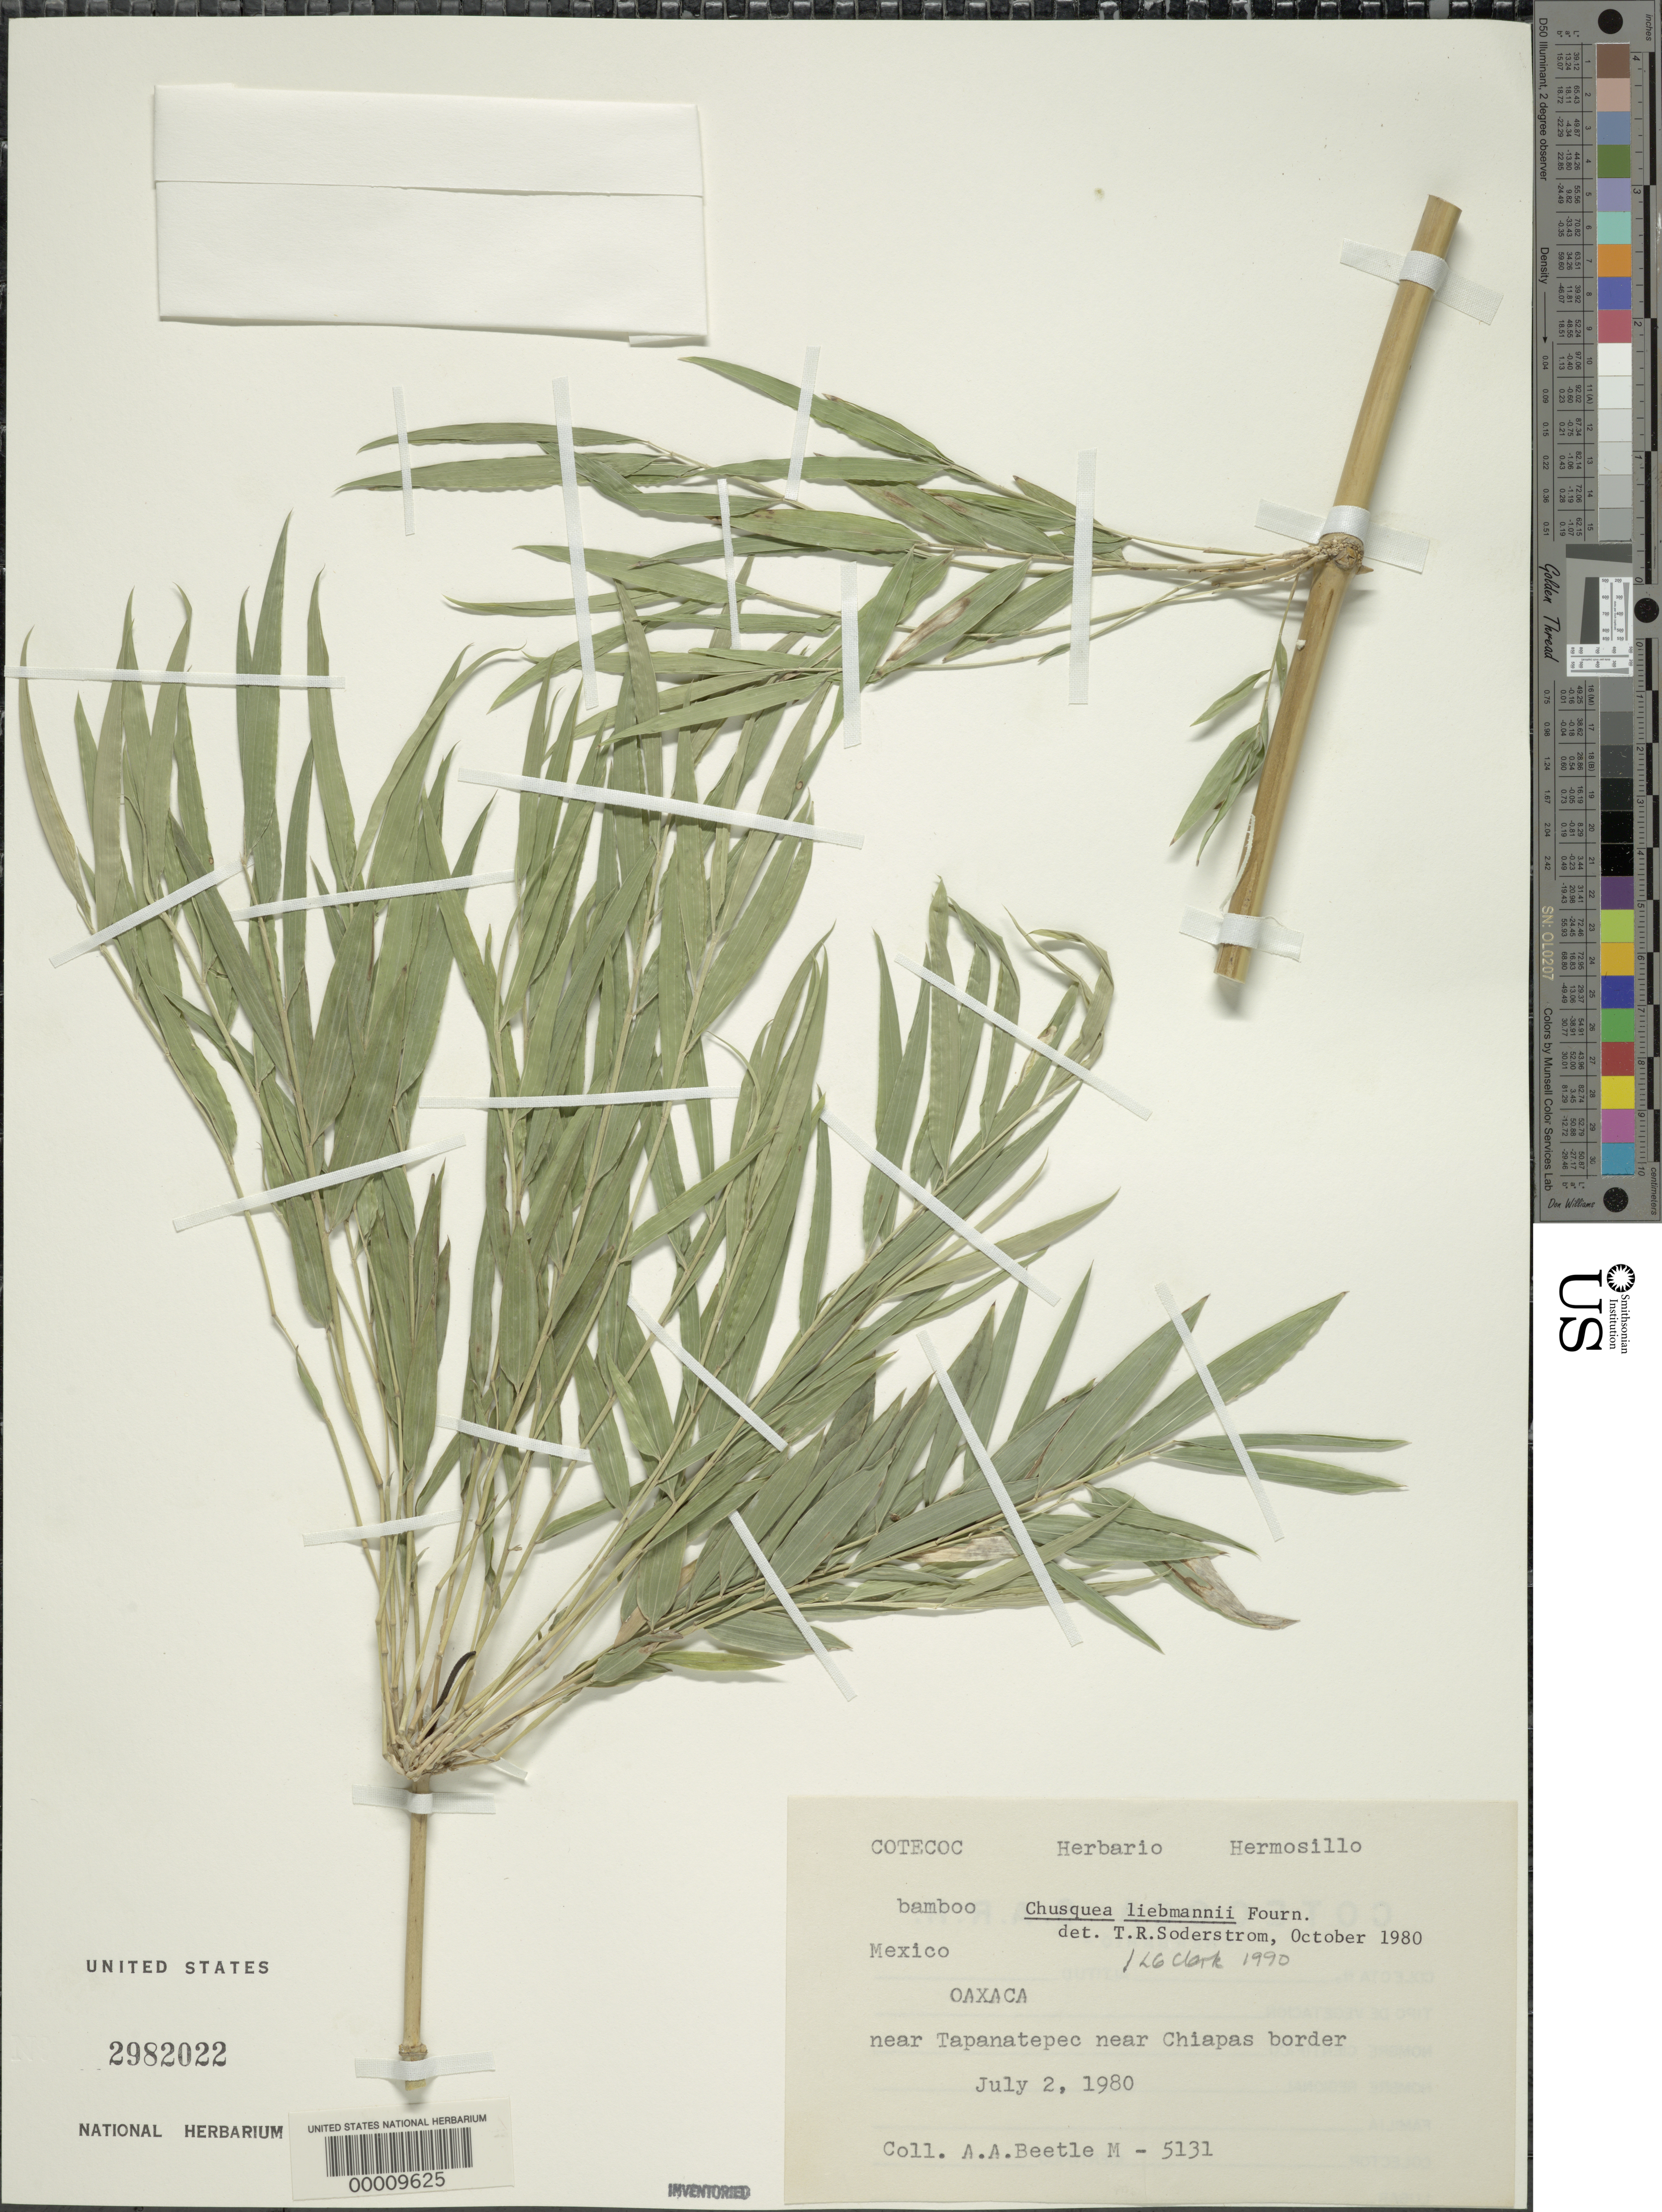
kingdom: Plantae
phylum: Tracheophyta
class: Liliopsida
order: Poales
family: Poaceae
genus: Chusquea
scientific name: Chusquea liebmannii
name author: E. Fourn.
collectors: A. A. Beetle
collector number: M-5131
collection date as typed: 02 Jul 1980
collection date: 1980-07-02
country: Mexico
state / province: Oaxaca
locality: Tapanatepec, chiapas border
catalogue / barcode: US 2982022